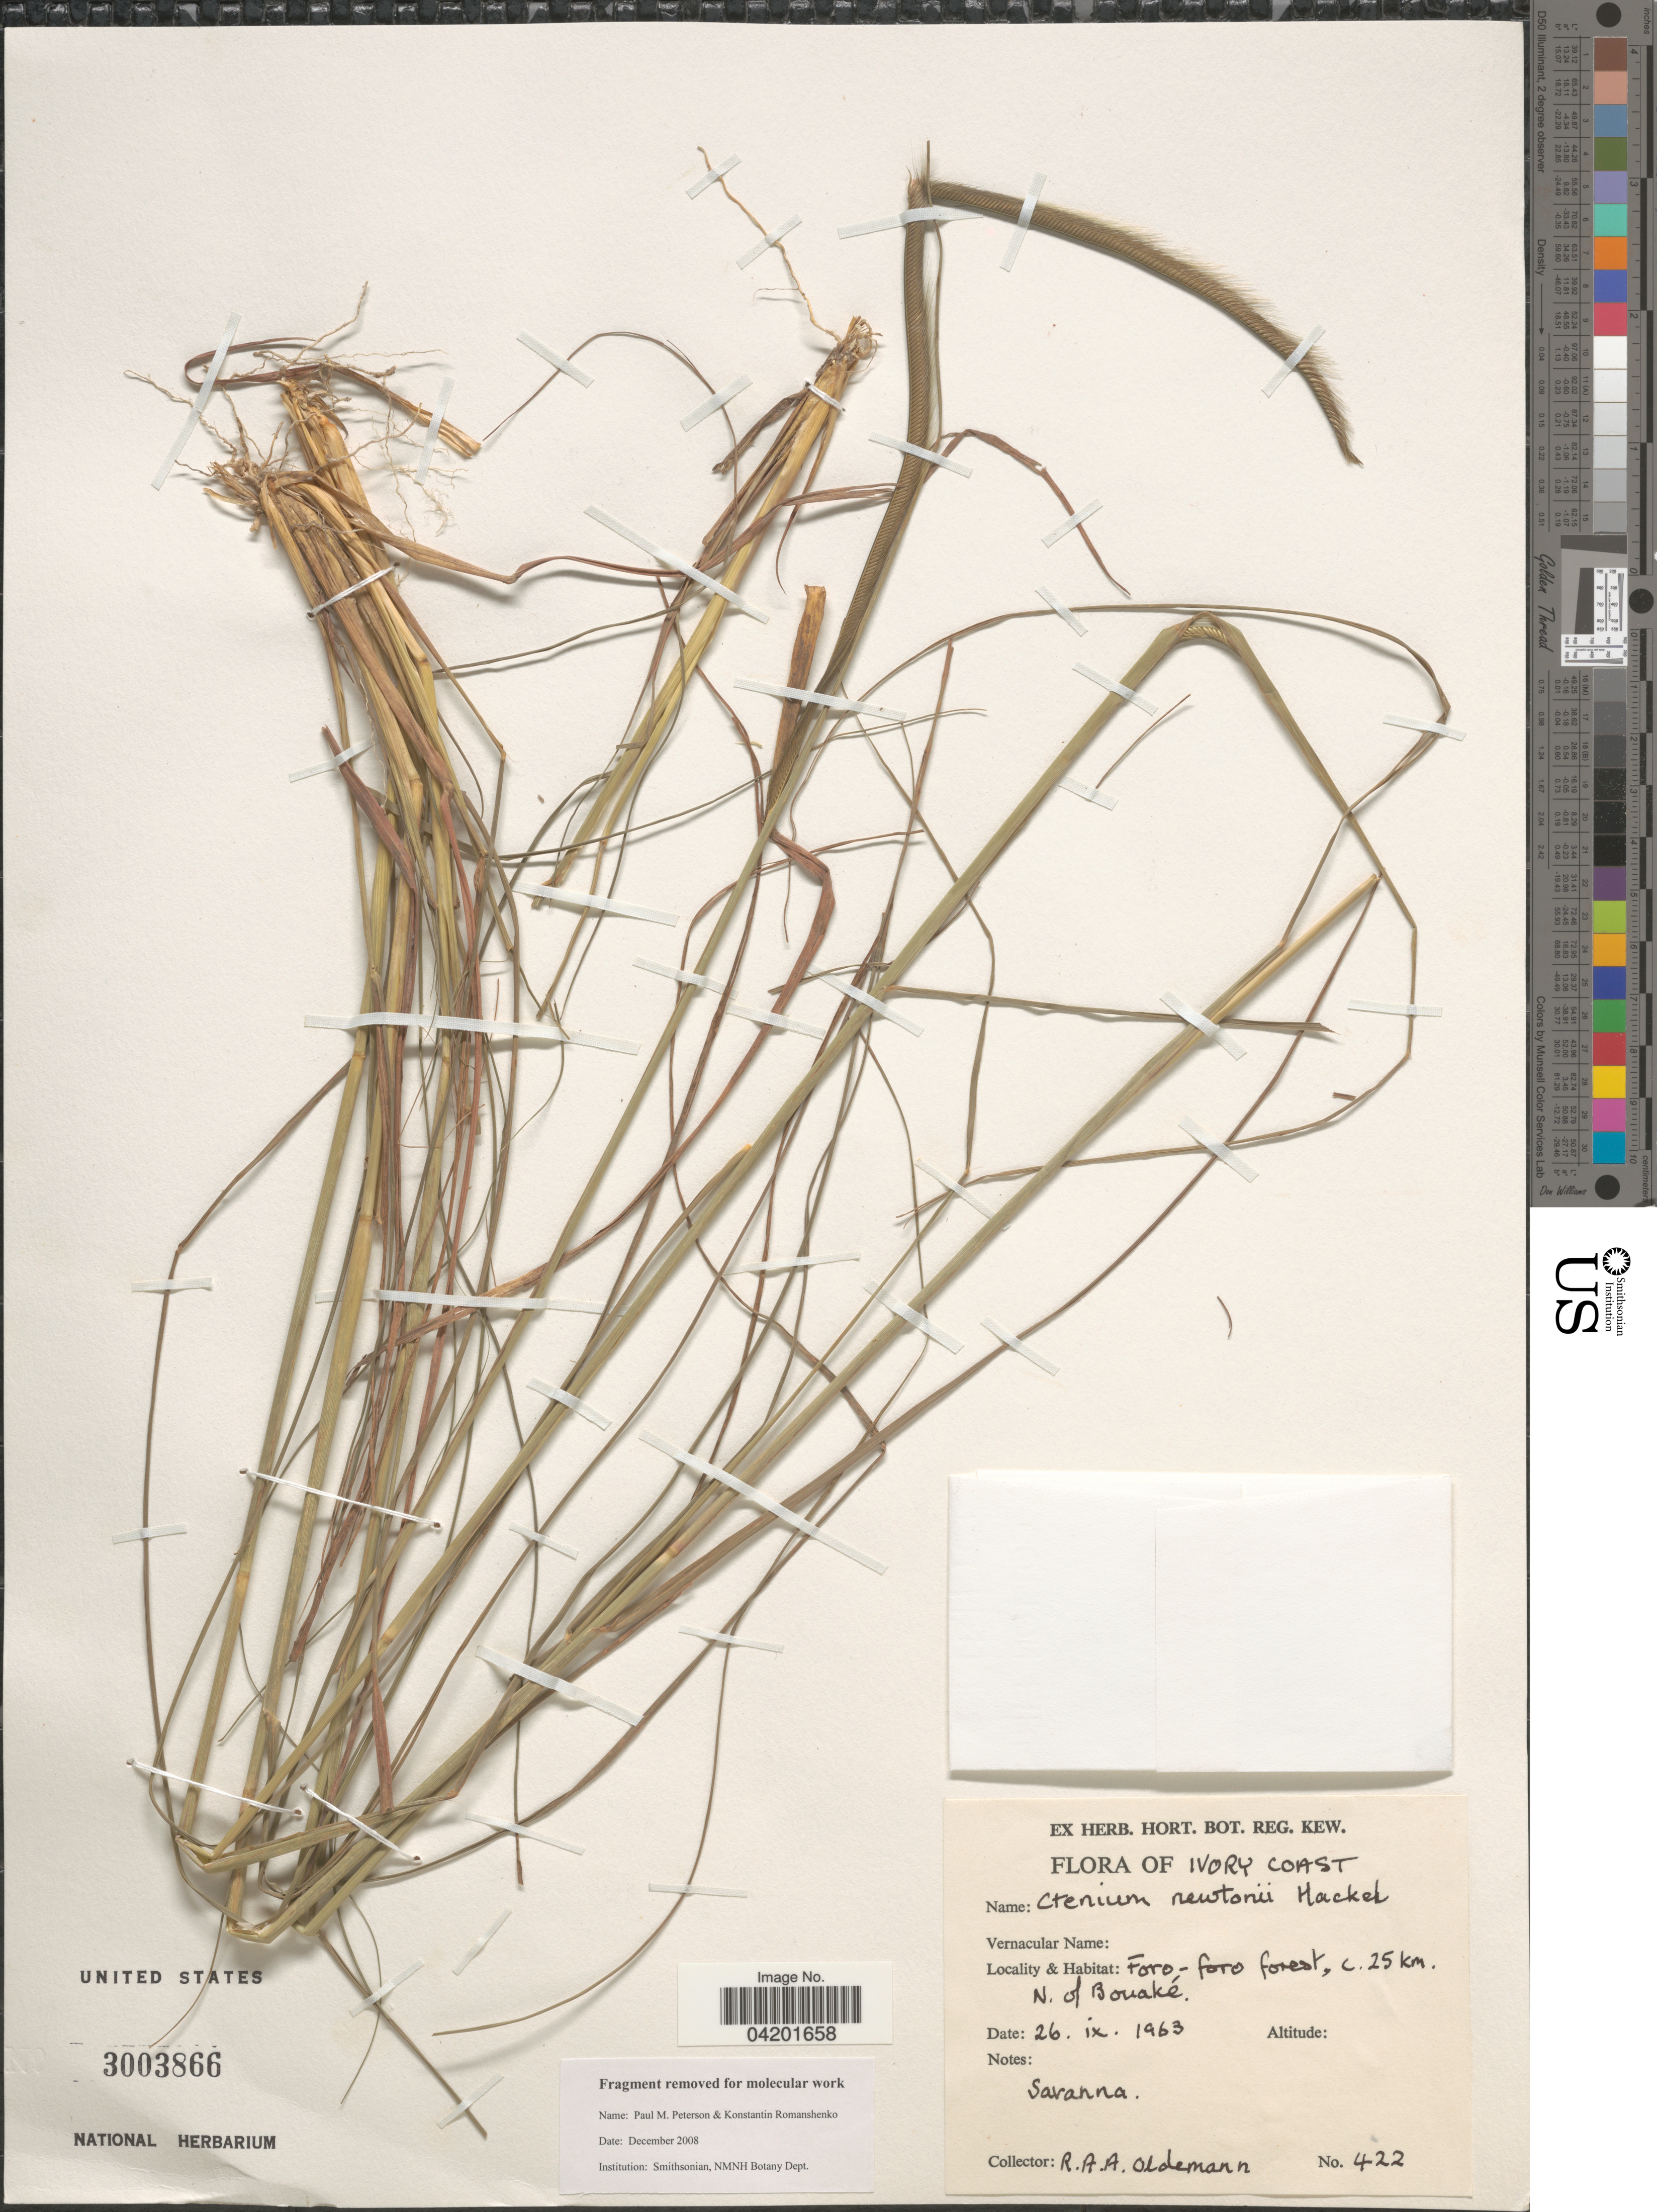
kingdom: Plantae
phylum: Tracheophyta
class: Liliopsida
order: Poales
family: Poaceae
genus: Ctenium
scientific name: Ctenium newtonii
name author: Hack.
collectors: R. Oldemann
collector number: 422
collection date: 1963-09-26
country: Ivory Coast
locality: Foro-foro forest, c. 25 km. N. of Bouaké.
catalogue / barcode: US 3003866